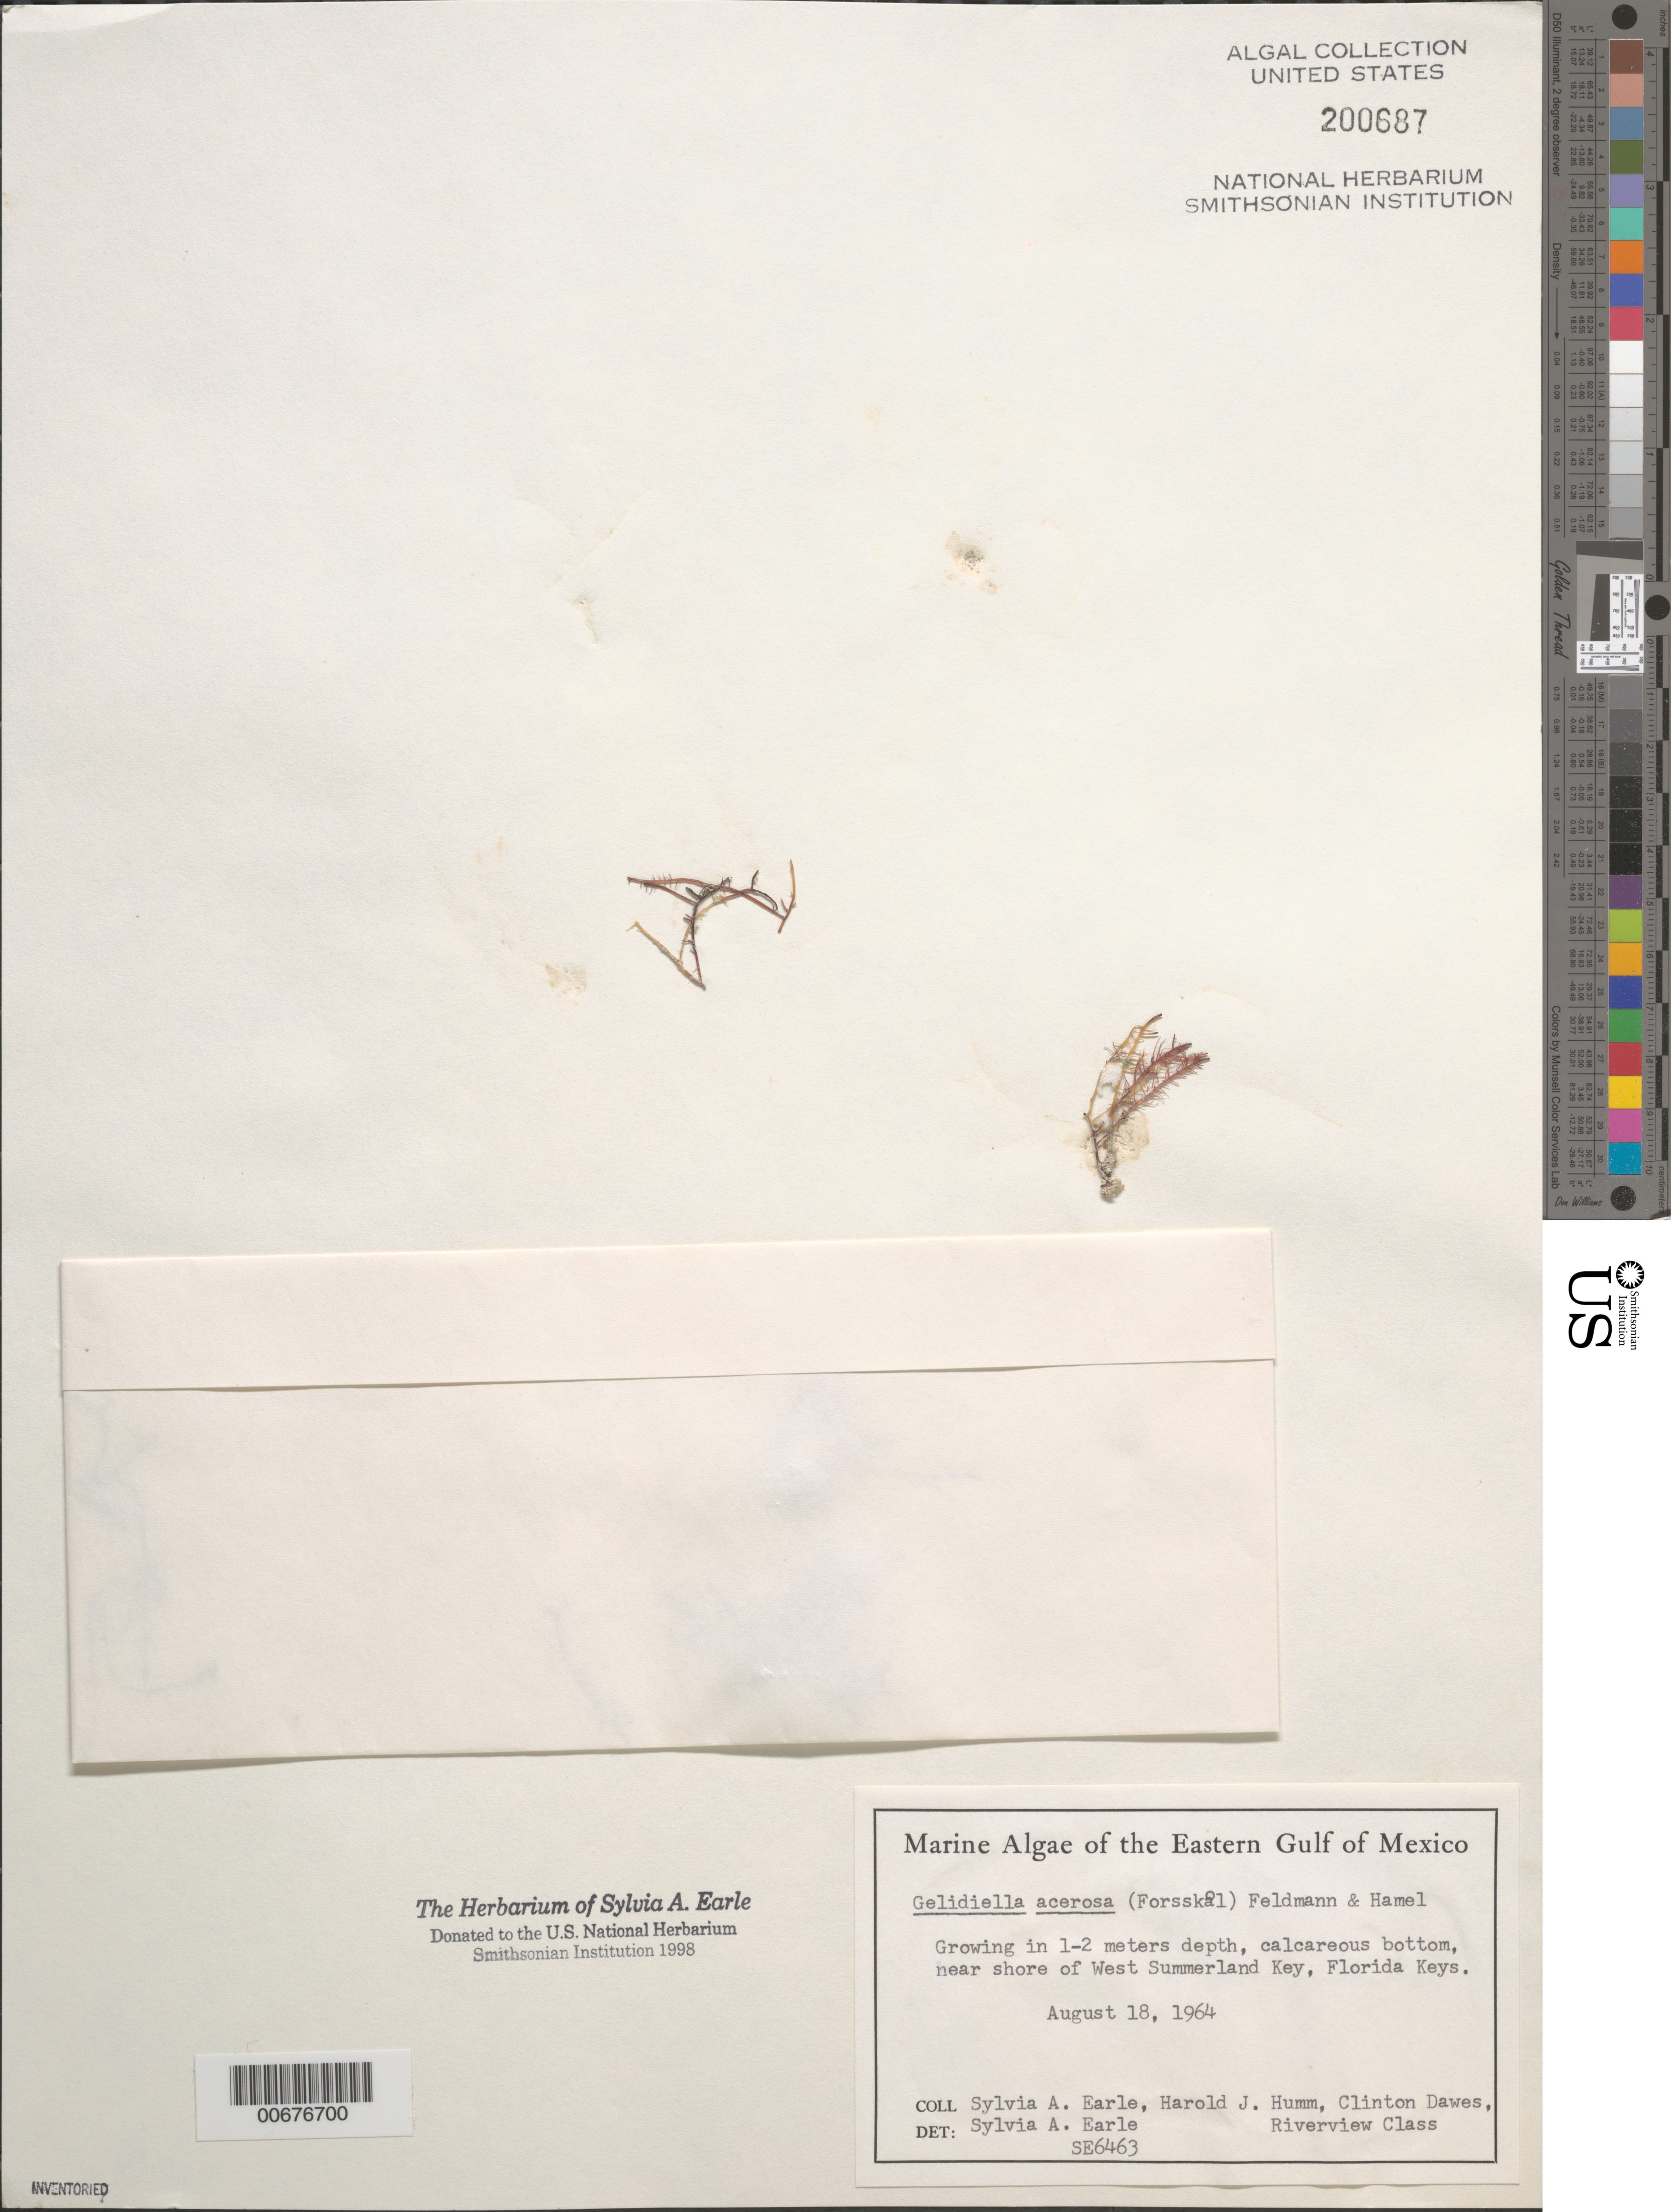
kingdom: Plantae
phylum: Rhodophyta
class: Florideophyceae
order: Gelidiales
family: Gelidiellaceae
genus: Gelidiella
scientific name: Gelidiella acerosa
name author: (Forssk.) Feldmann & G. Hamel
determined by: Earle, S. A.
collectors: S. A. Earle, H. J. Humm, C. Dawes & Riverview Class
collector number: SE 6463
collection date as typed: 18 Aug 1964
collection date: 1964-08-18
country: United States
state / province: Florida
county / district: Monroe County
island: West Summerland Key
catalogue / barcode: US 200687